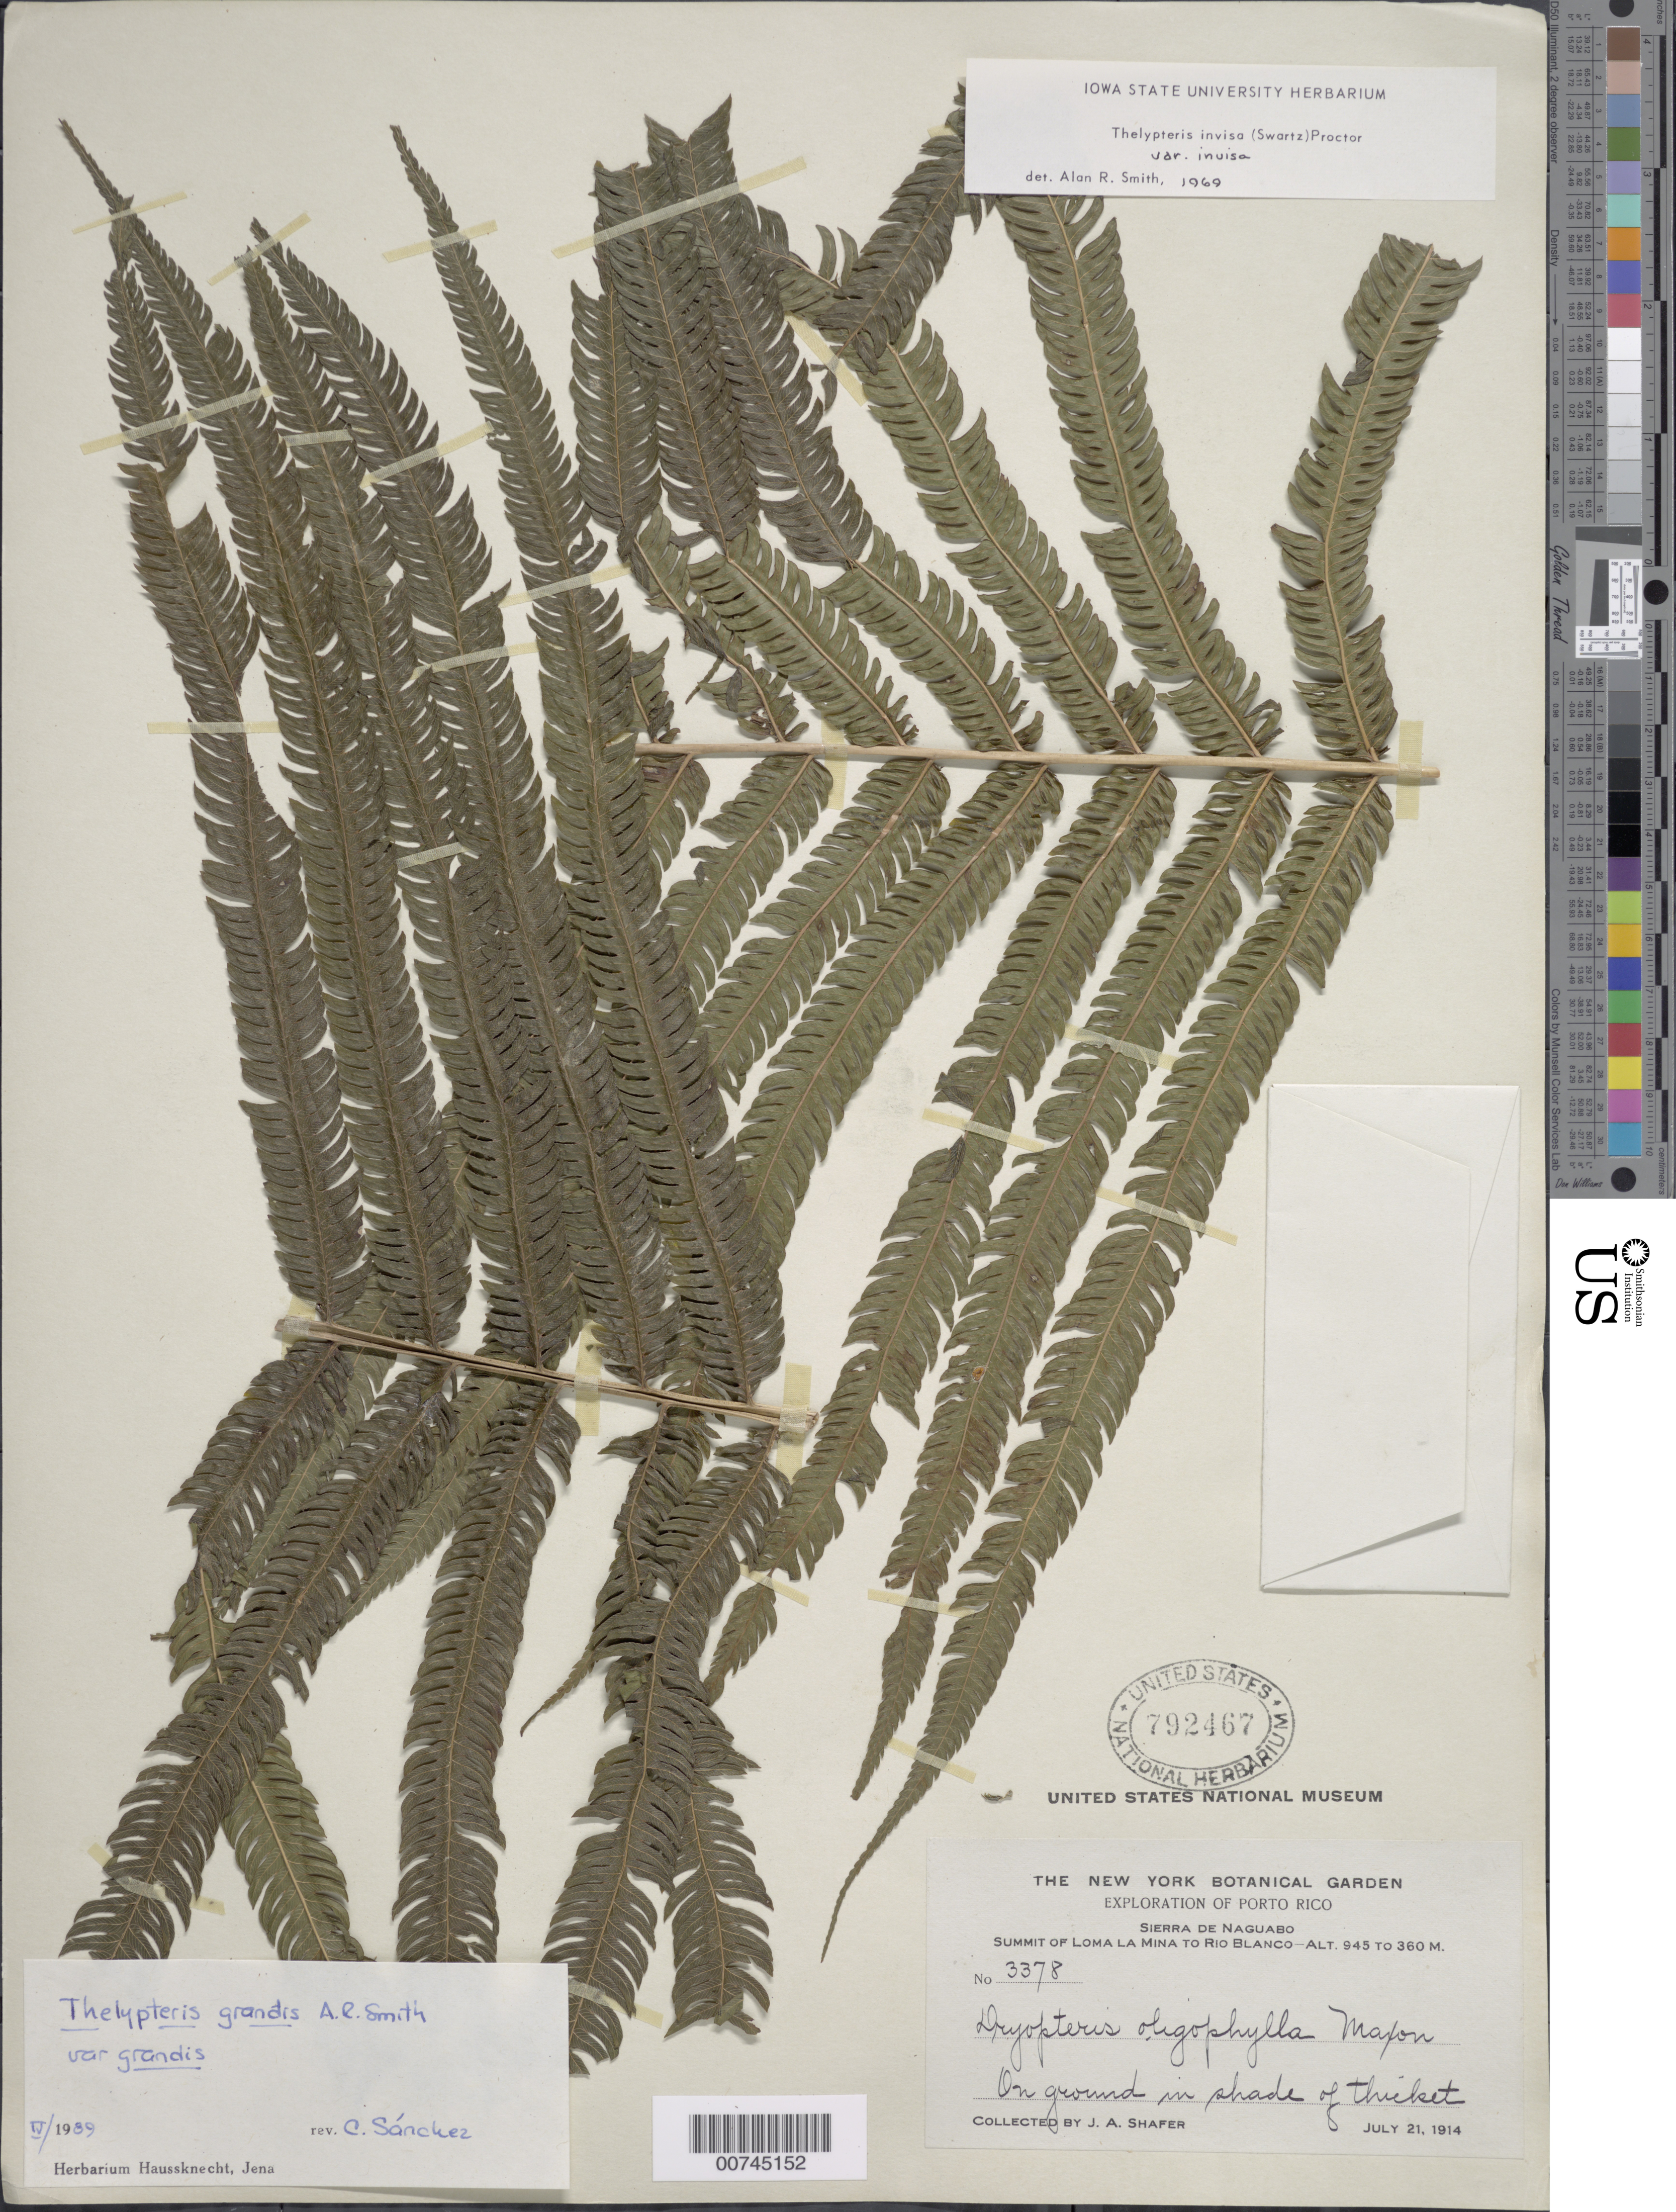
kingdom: Plantae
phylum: Tracheophyta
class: Polypodiopsida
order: Polypodiales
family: Thelypteridaceae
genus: Cyclosorus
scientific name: Cyclosorus grandis (A.R. Sm.) comb. nov., ined 2015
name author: (A.R. Sm.)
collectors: J. A. Shafer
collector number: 3378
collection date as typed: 21 Jul 1914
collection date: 1914-07-21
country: Puerto Rico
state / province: Naguabo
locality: Sierra de Naguabo, summit of Loma La Mina to Río Blanco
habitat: On ground in shade of thicket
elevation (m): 360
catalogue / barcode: US 792467